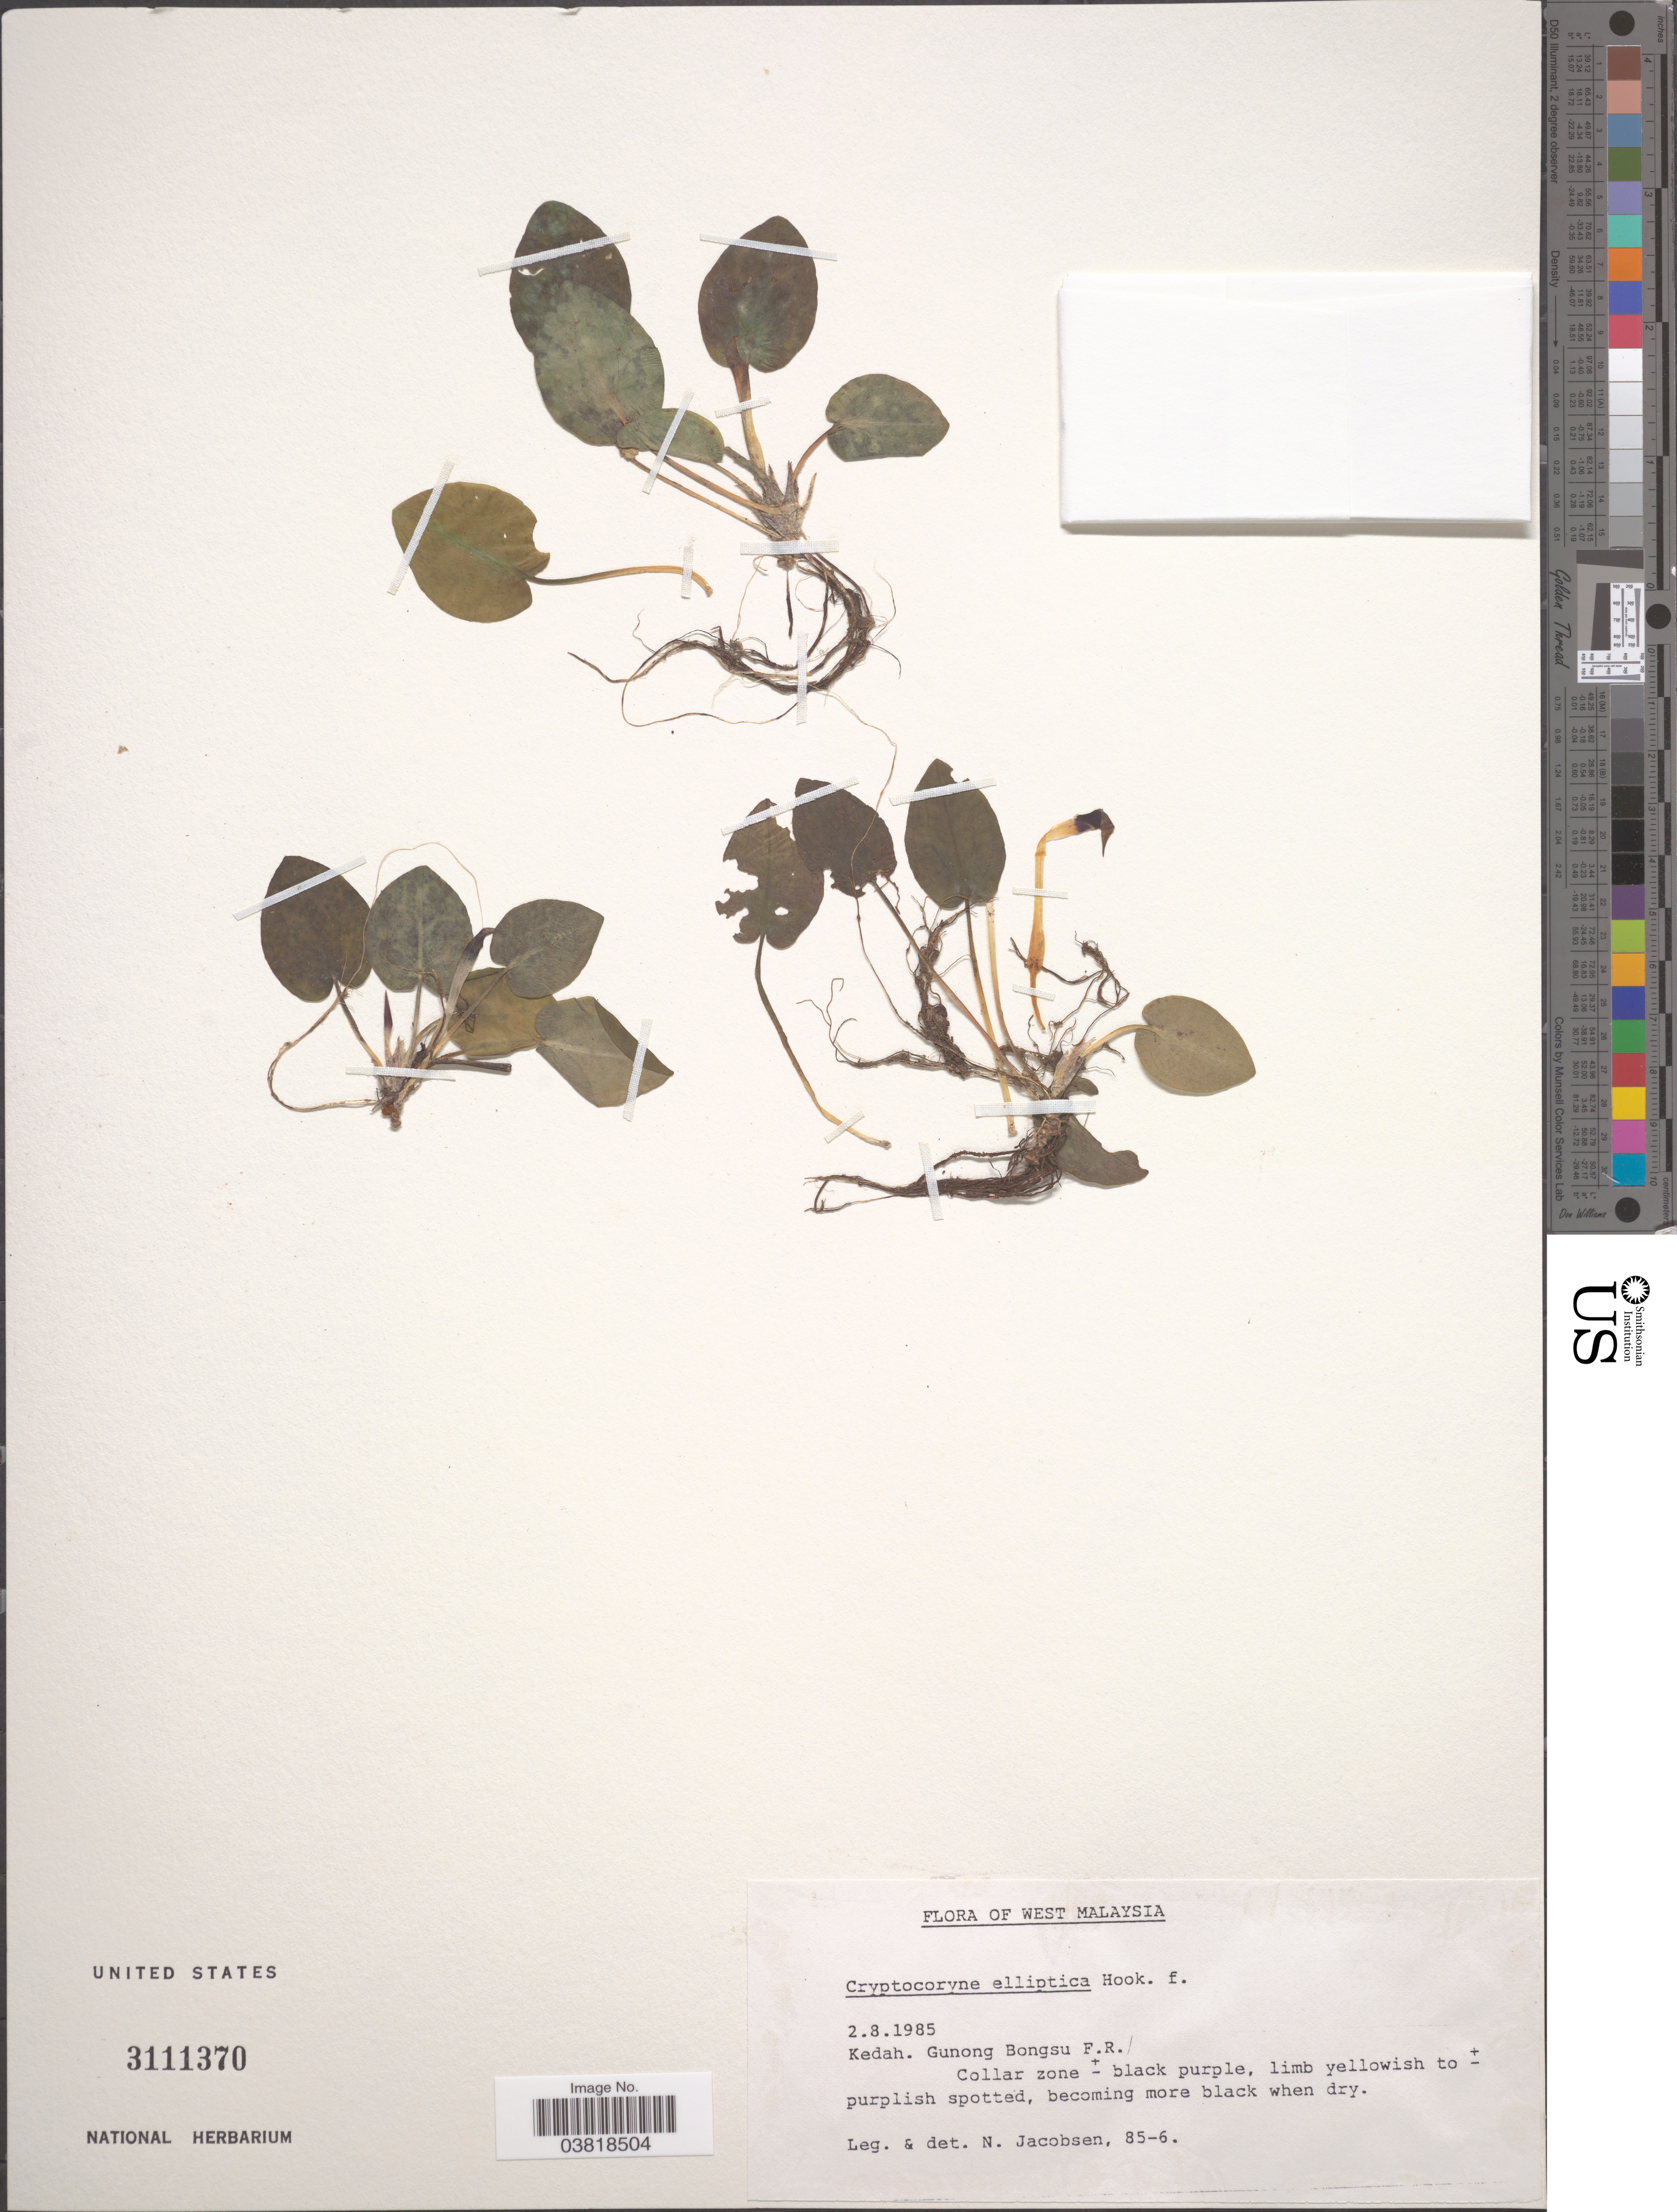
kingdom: Plantae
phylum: Tracheophyta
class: Liliopsida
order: Alismatales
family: Araceae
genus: Anthurium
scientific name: Anthurium ellipticum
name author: K. Koch & C.D. Bouché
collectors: N. Jacobsen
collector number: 85-6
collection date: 1985-08-02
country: Malaysia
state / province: Kedah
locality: West Malaysia. Gunong Bongsu F.R. Collar zone.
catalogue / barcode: US 3111370